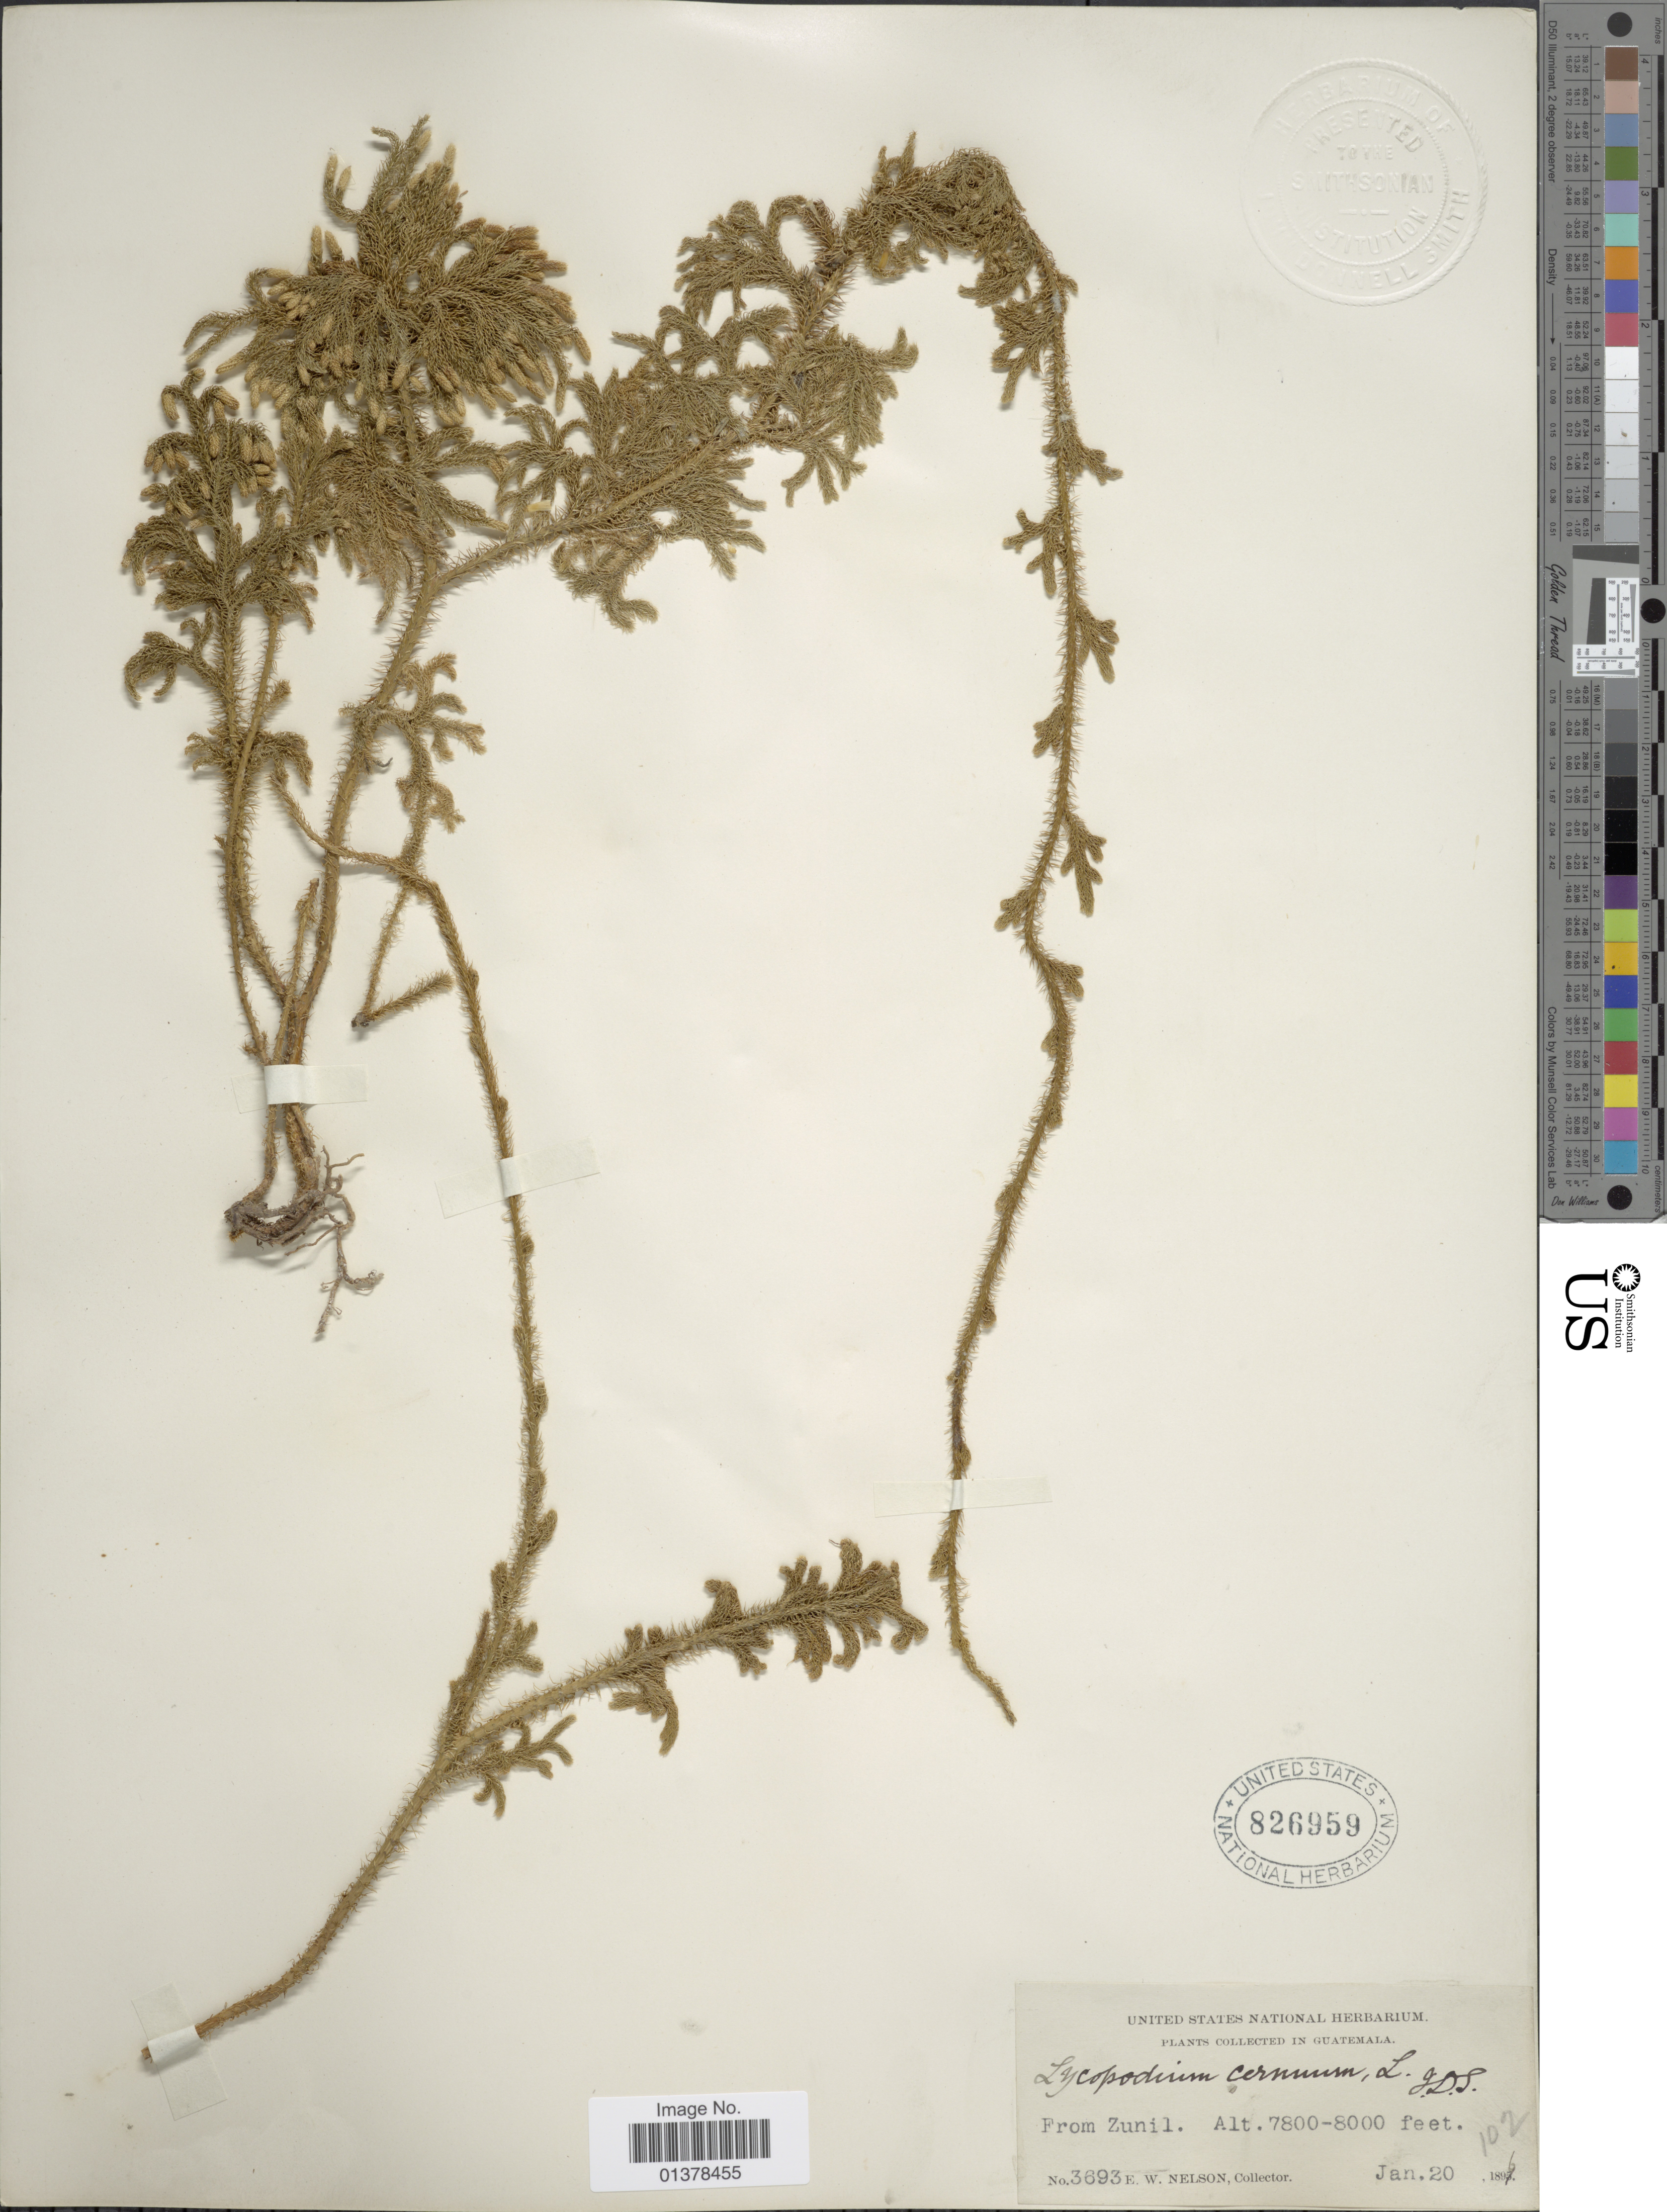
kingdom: Plantae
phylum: Tracheophyta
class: Lycopodiopsida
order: Lycopodiales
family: Lycopodiaceae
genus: Palhinhaea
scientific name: Palhinhaea cernua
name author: (L.) Vasc. & Franco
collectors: E. W. Nelson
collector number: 3693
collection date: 1896-01-20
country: Guatemala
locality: From Zunil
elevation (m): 2377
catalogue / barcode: US 826959